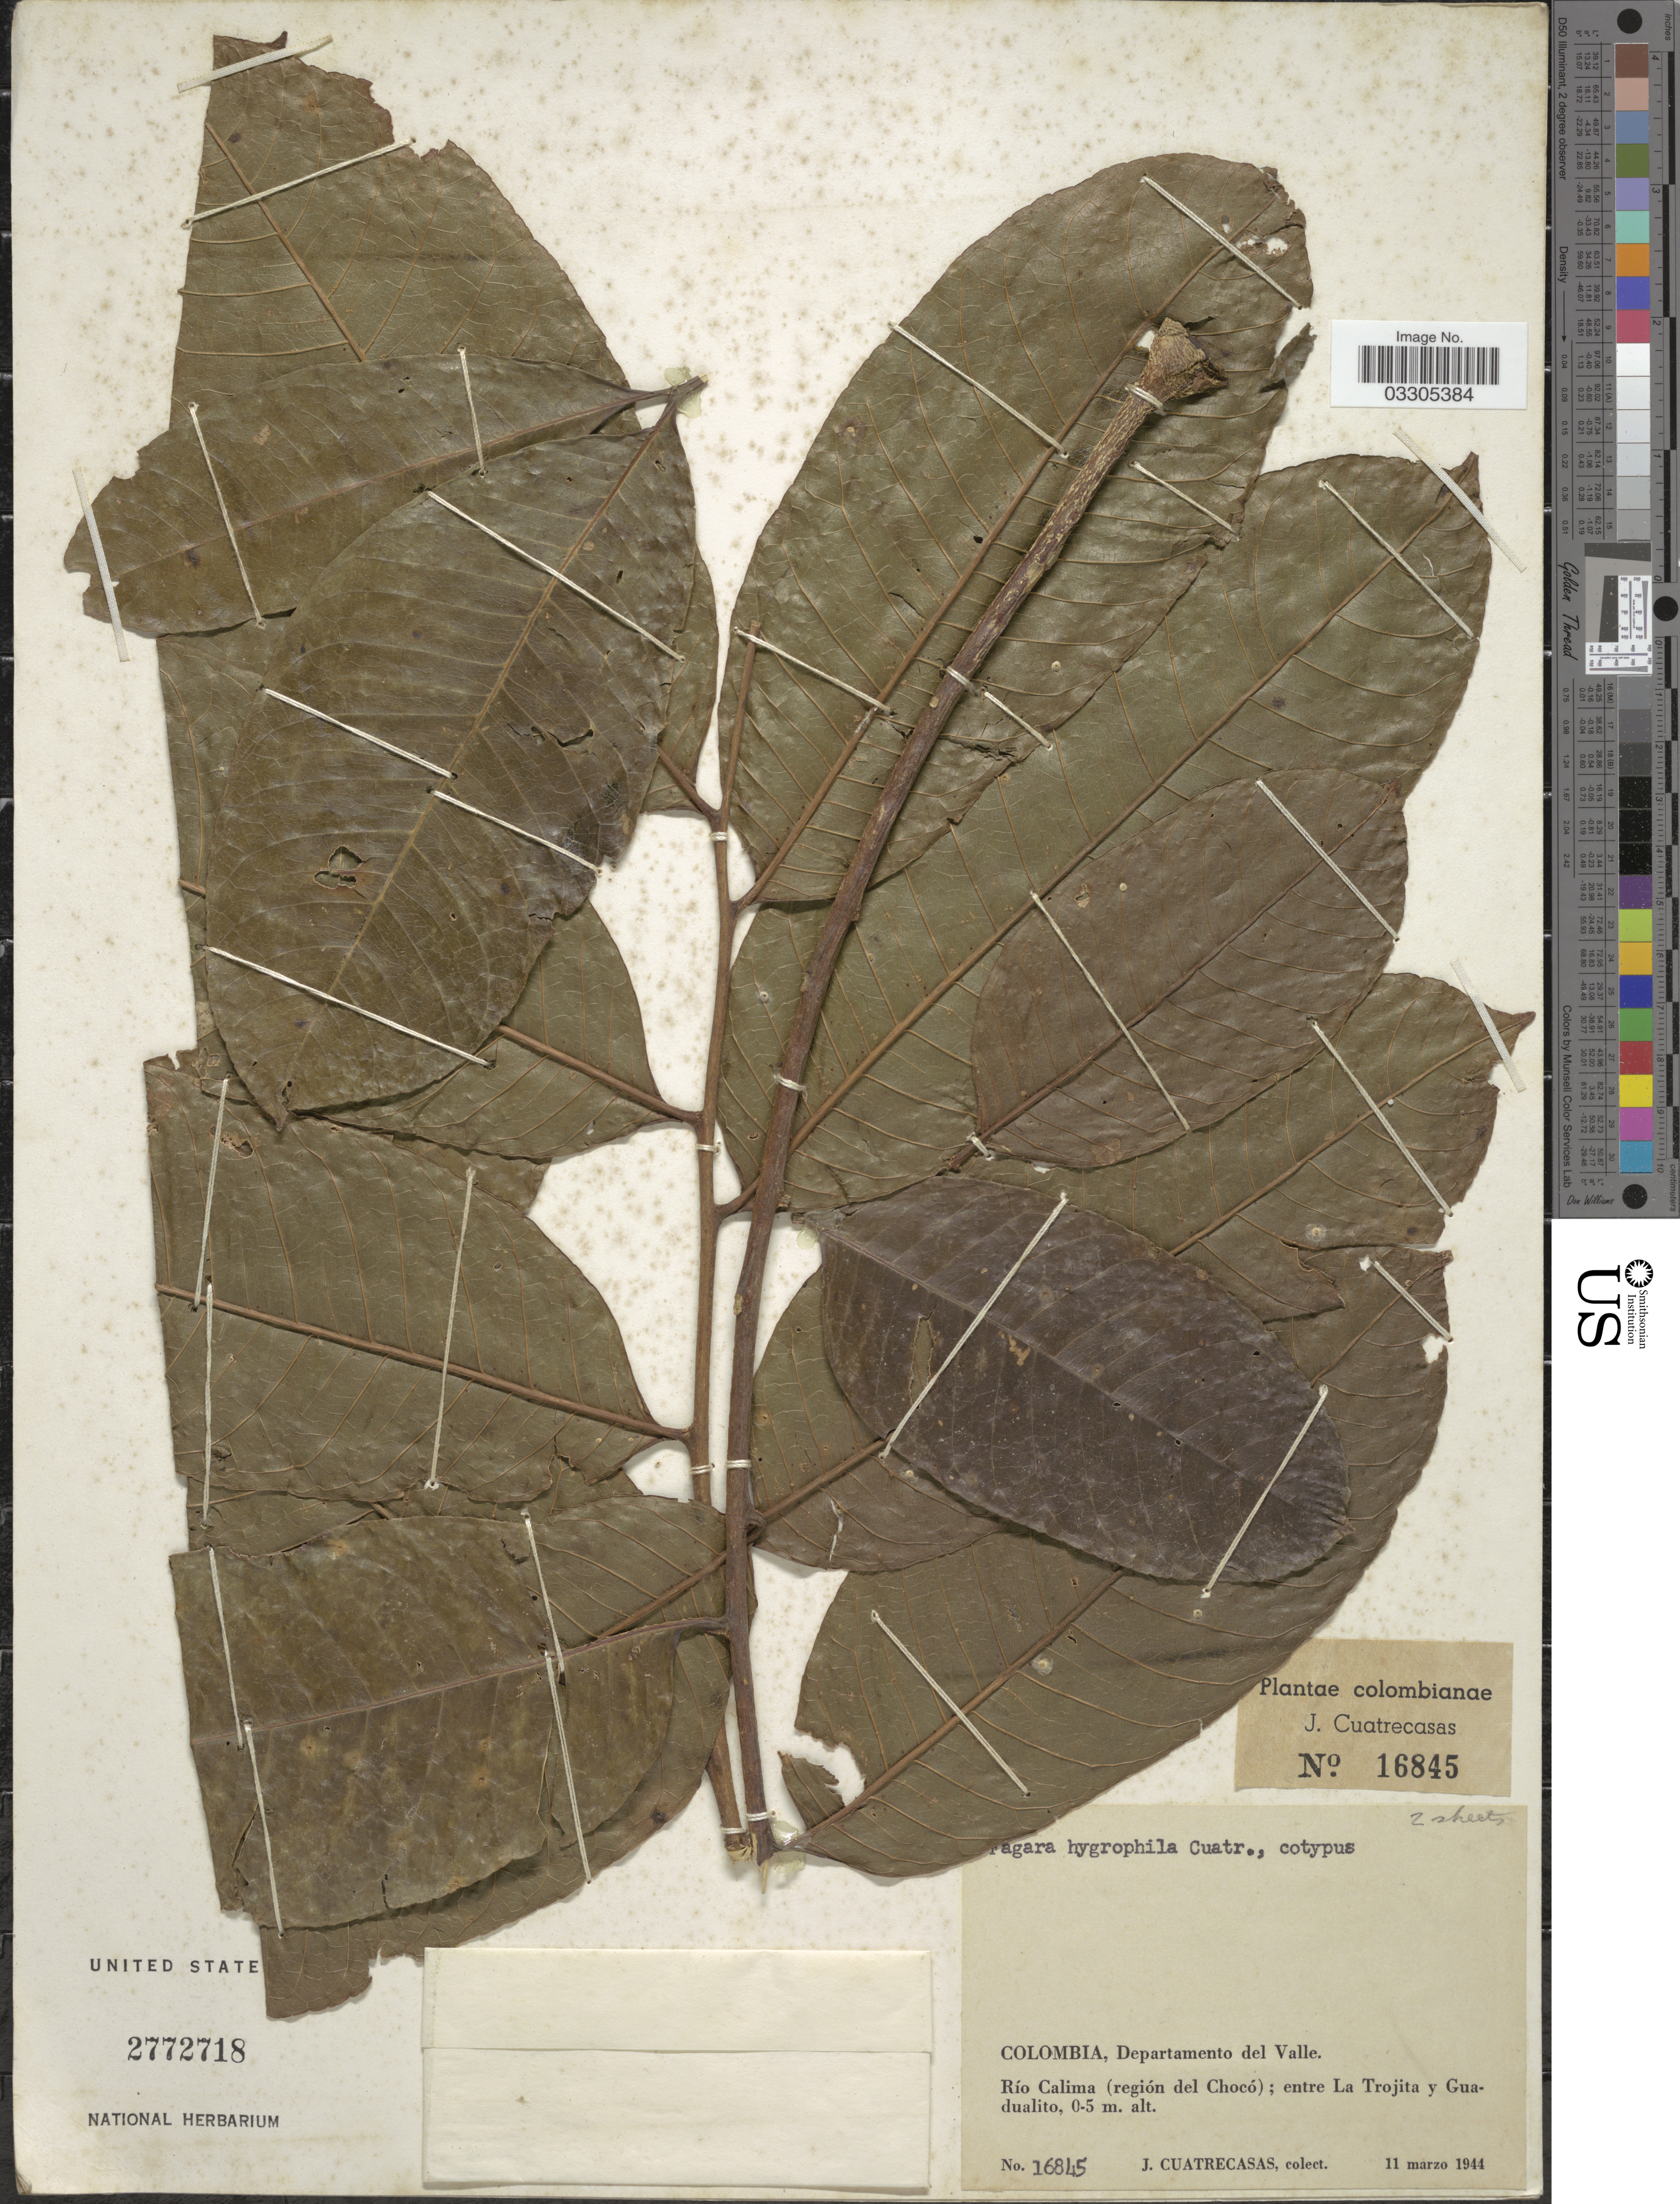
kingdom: Plantae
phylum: Tracheophyta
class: Magnoliopsida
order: Sapindales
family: Rutaceae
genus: Zanthoxylum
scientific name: Zanthoxylum hygrophilum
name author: (Cuatrec.) P.G. Waterman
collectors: J. Cuatrecasas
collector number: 16845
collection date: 1944-03-11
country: Colombia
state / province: Valle del Cauca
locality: Departamento del Valle. Río Calima (región del Chocó); entre La Trojita y Guadualito.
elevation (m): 0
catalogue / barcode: US 2772718